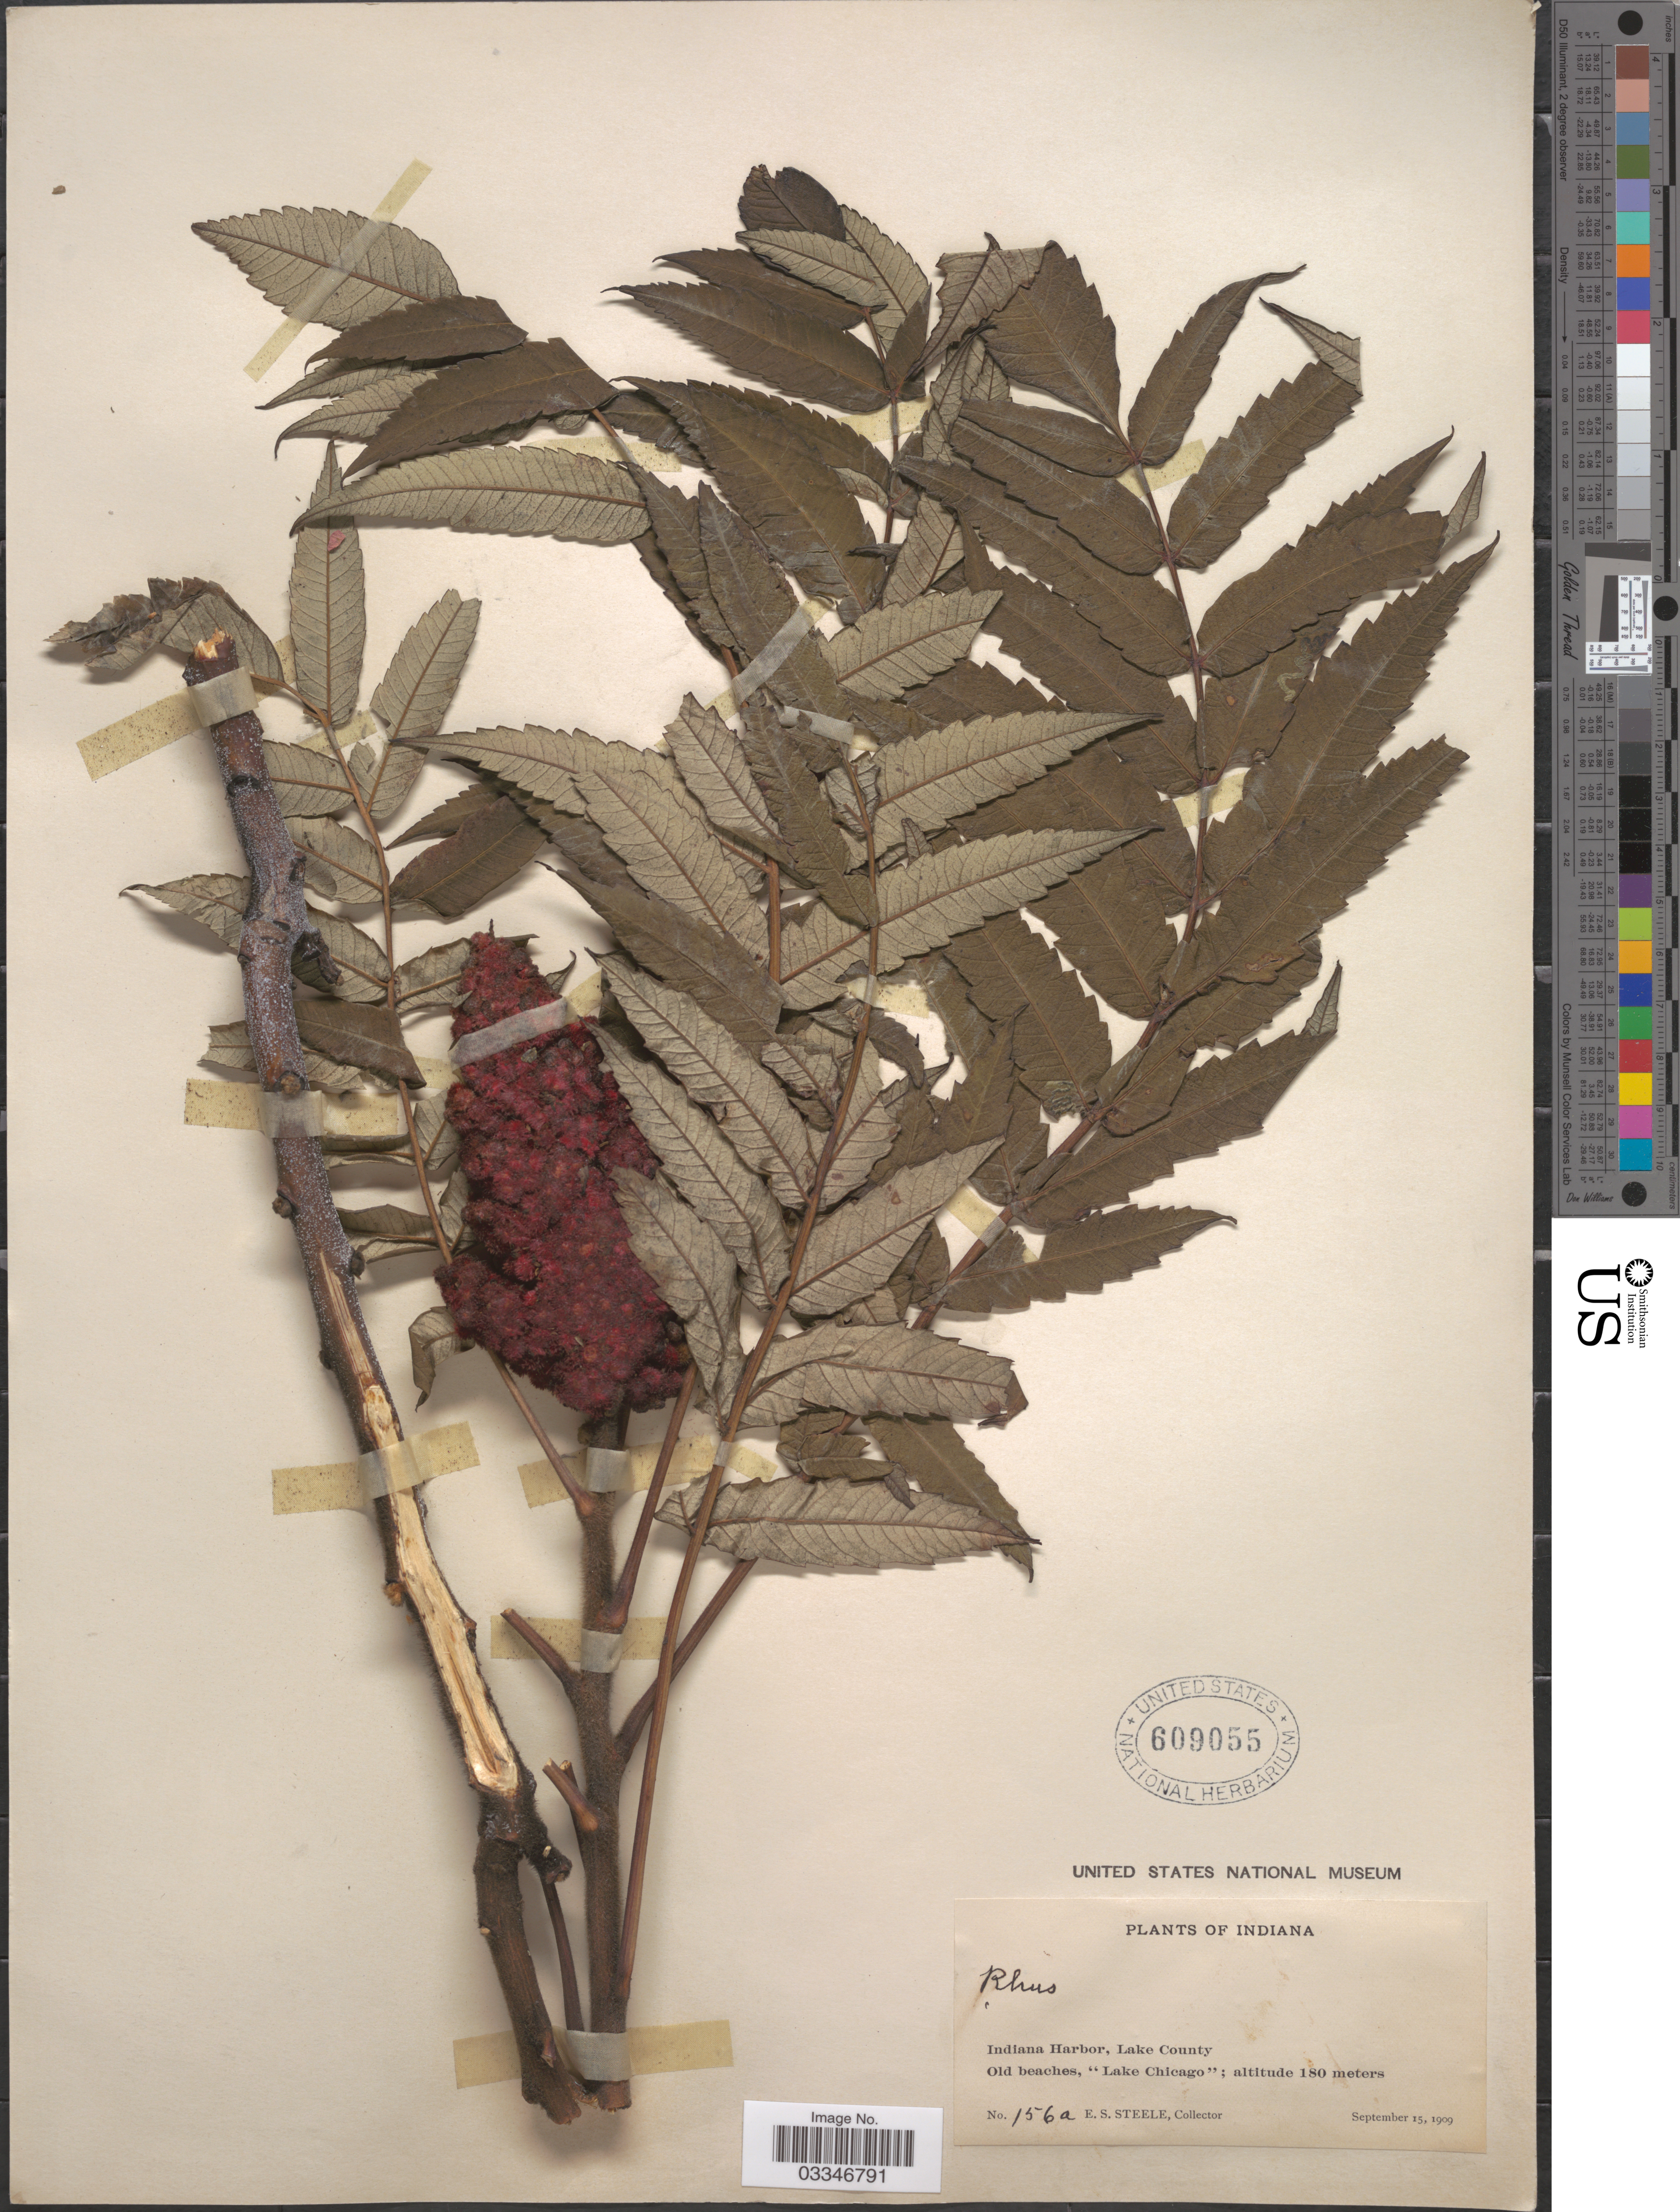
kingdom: Plantae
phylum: Tracheophyta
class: Magnoliopsida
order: Sapindales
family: Anacardiaceae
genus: Rhus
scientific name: Rhus typhina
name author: L.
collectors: E. Steele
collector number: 156a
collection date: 1909-09-15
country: United States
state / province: Indiana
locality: Indiana Harbor, Lake County. Old beaches, "Lake Chicago".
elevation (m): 180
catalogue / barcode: US 609055